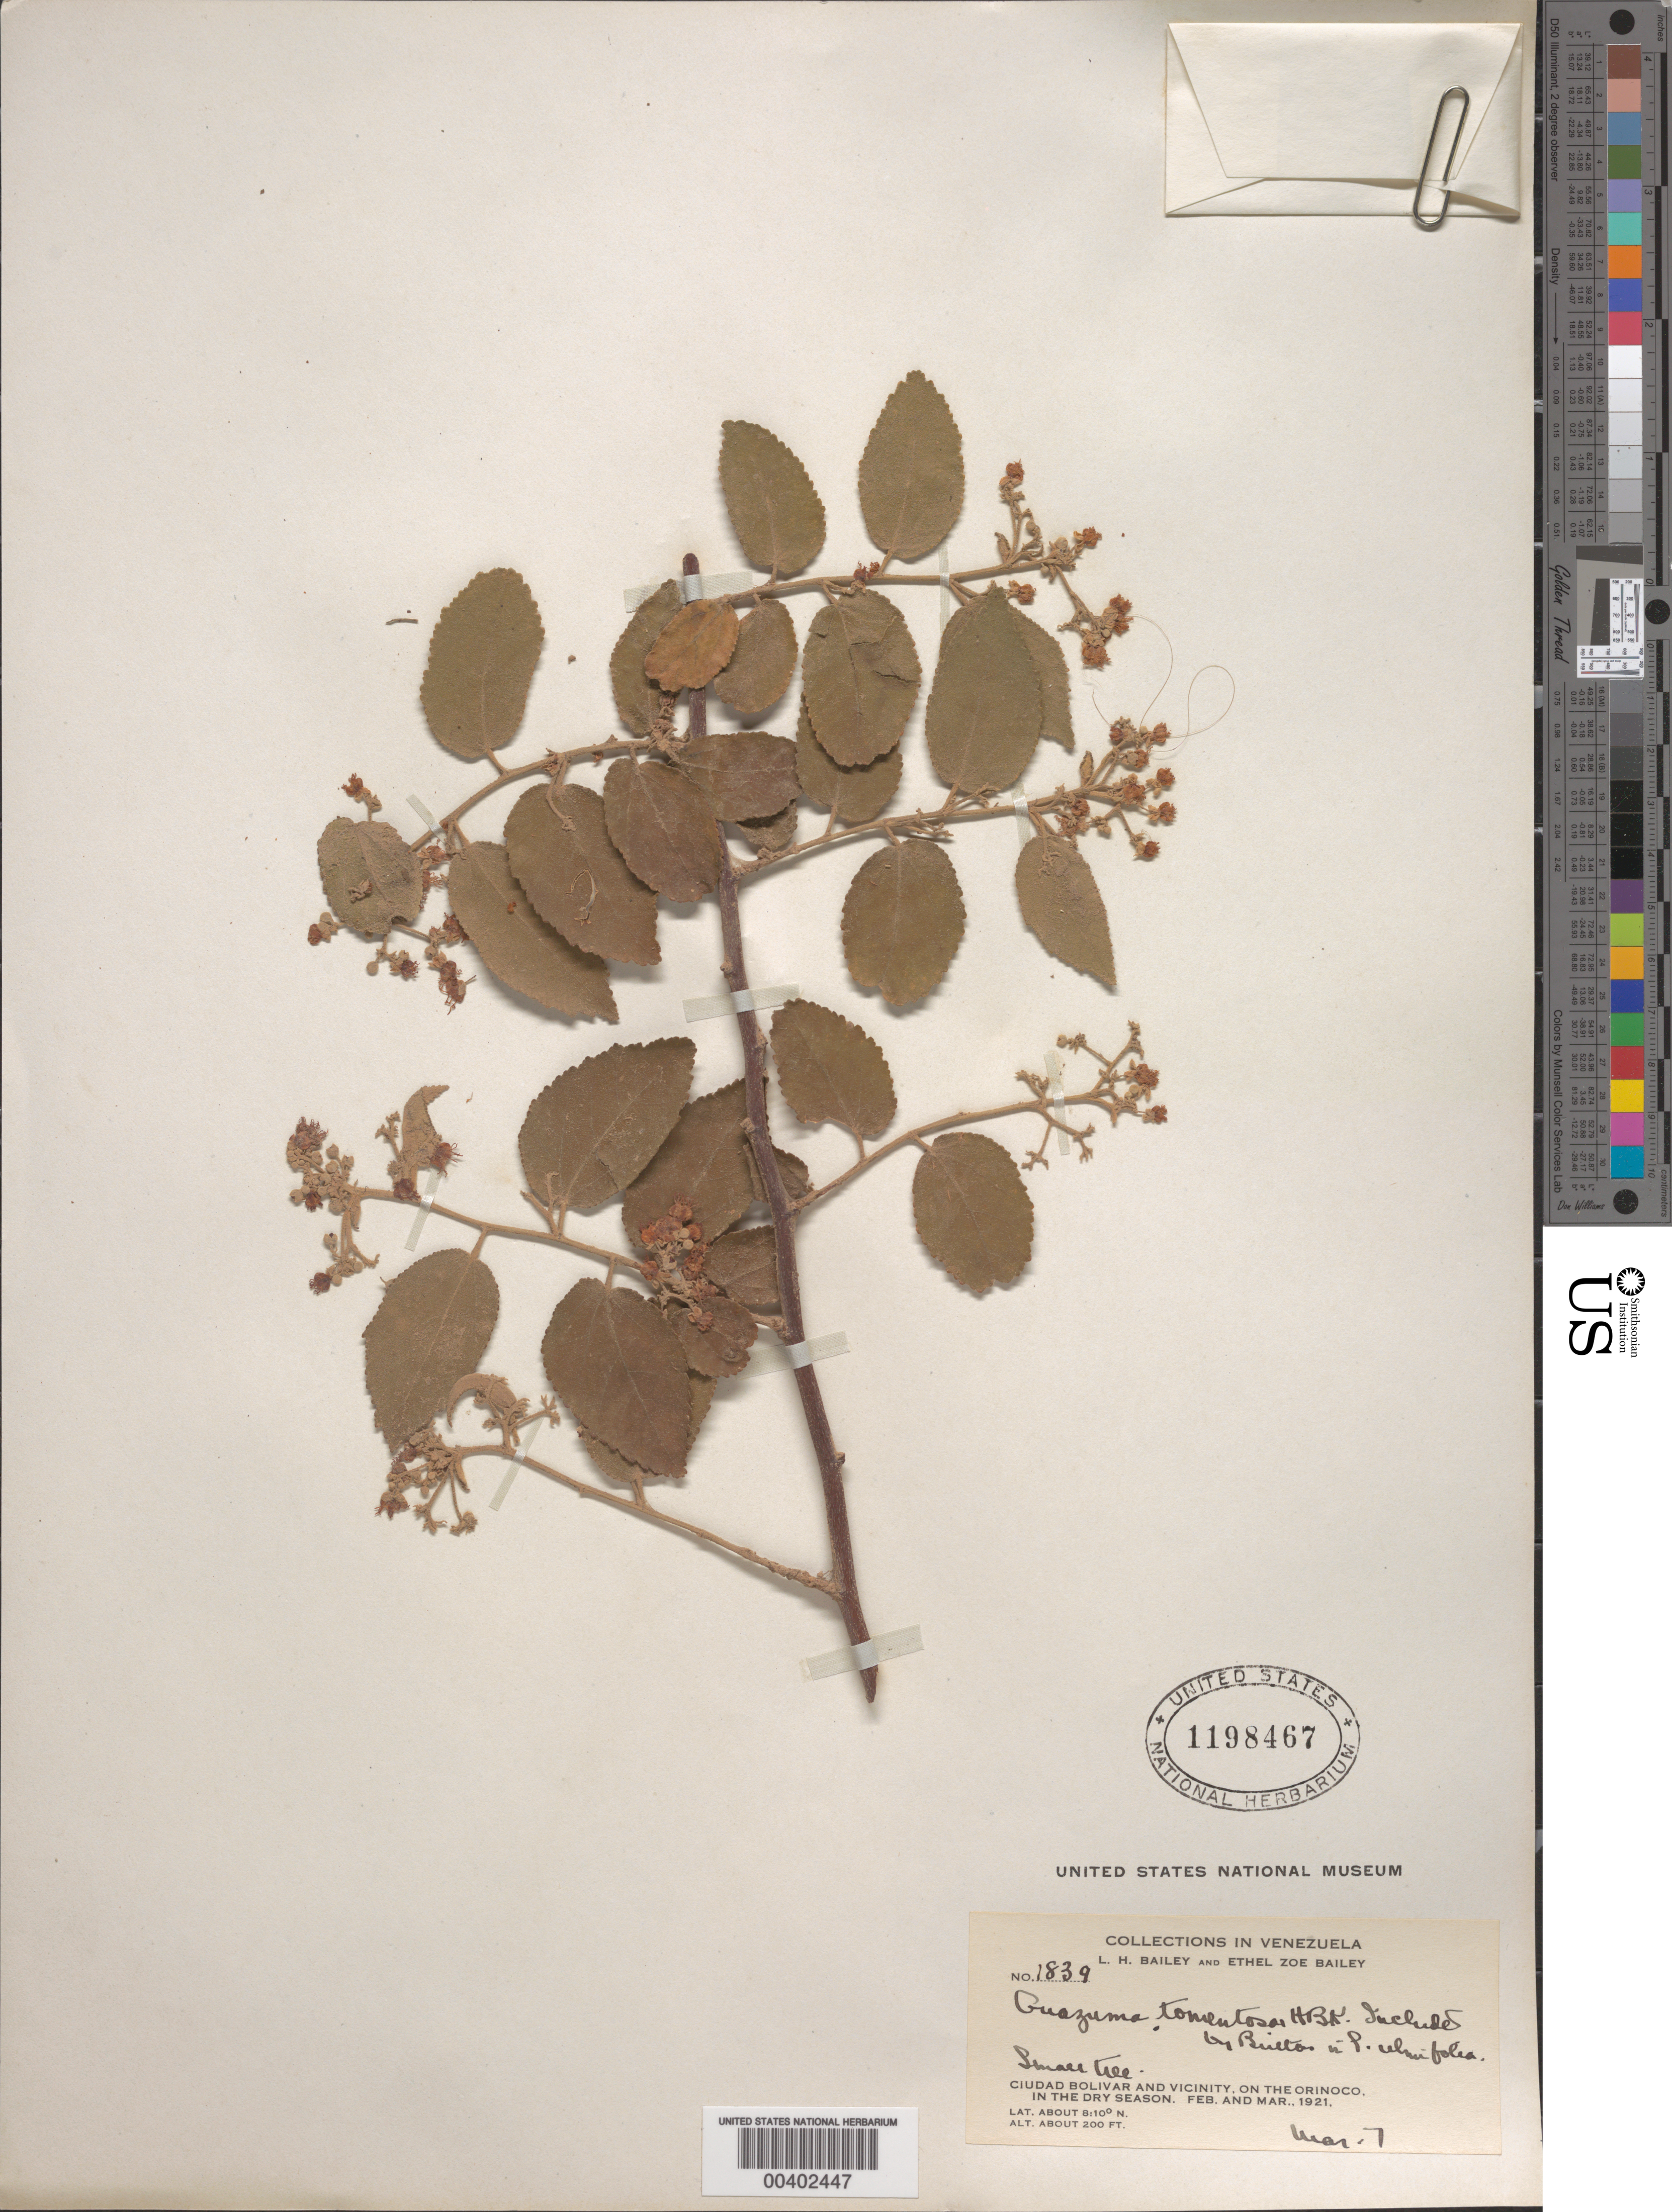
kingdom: Plantae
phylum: Tracheophyta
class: Magnoliopsida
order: Malvales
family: Malvaceae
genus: Guazuma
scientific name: Guazuma ulmifolia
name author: Lam.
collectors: L. H. Bailey & E. Z. Bailey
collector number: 1839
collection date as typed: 07 Mar 1921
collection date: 1921-03-07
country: Venezuela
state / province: Bolívar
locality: Cuidad Bolívar and vicinity, on the Orinoco. (lat/long recorded as: lat=08:10:0:N long=:::)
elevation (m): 61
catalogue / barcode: US 1198467